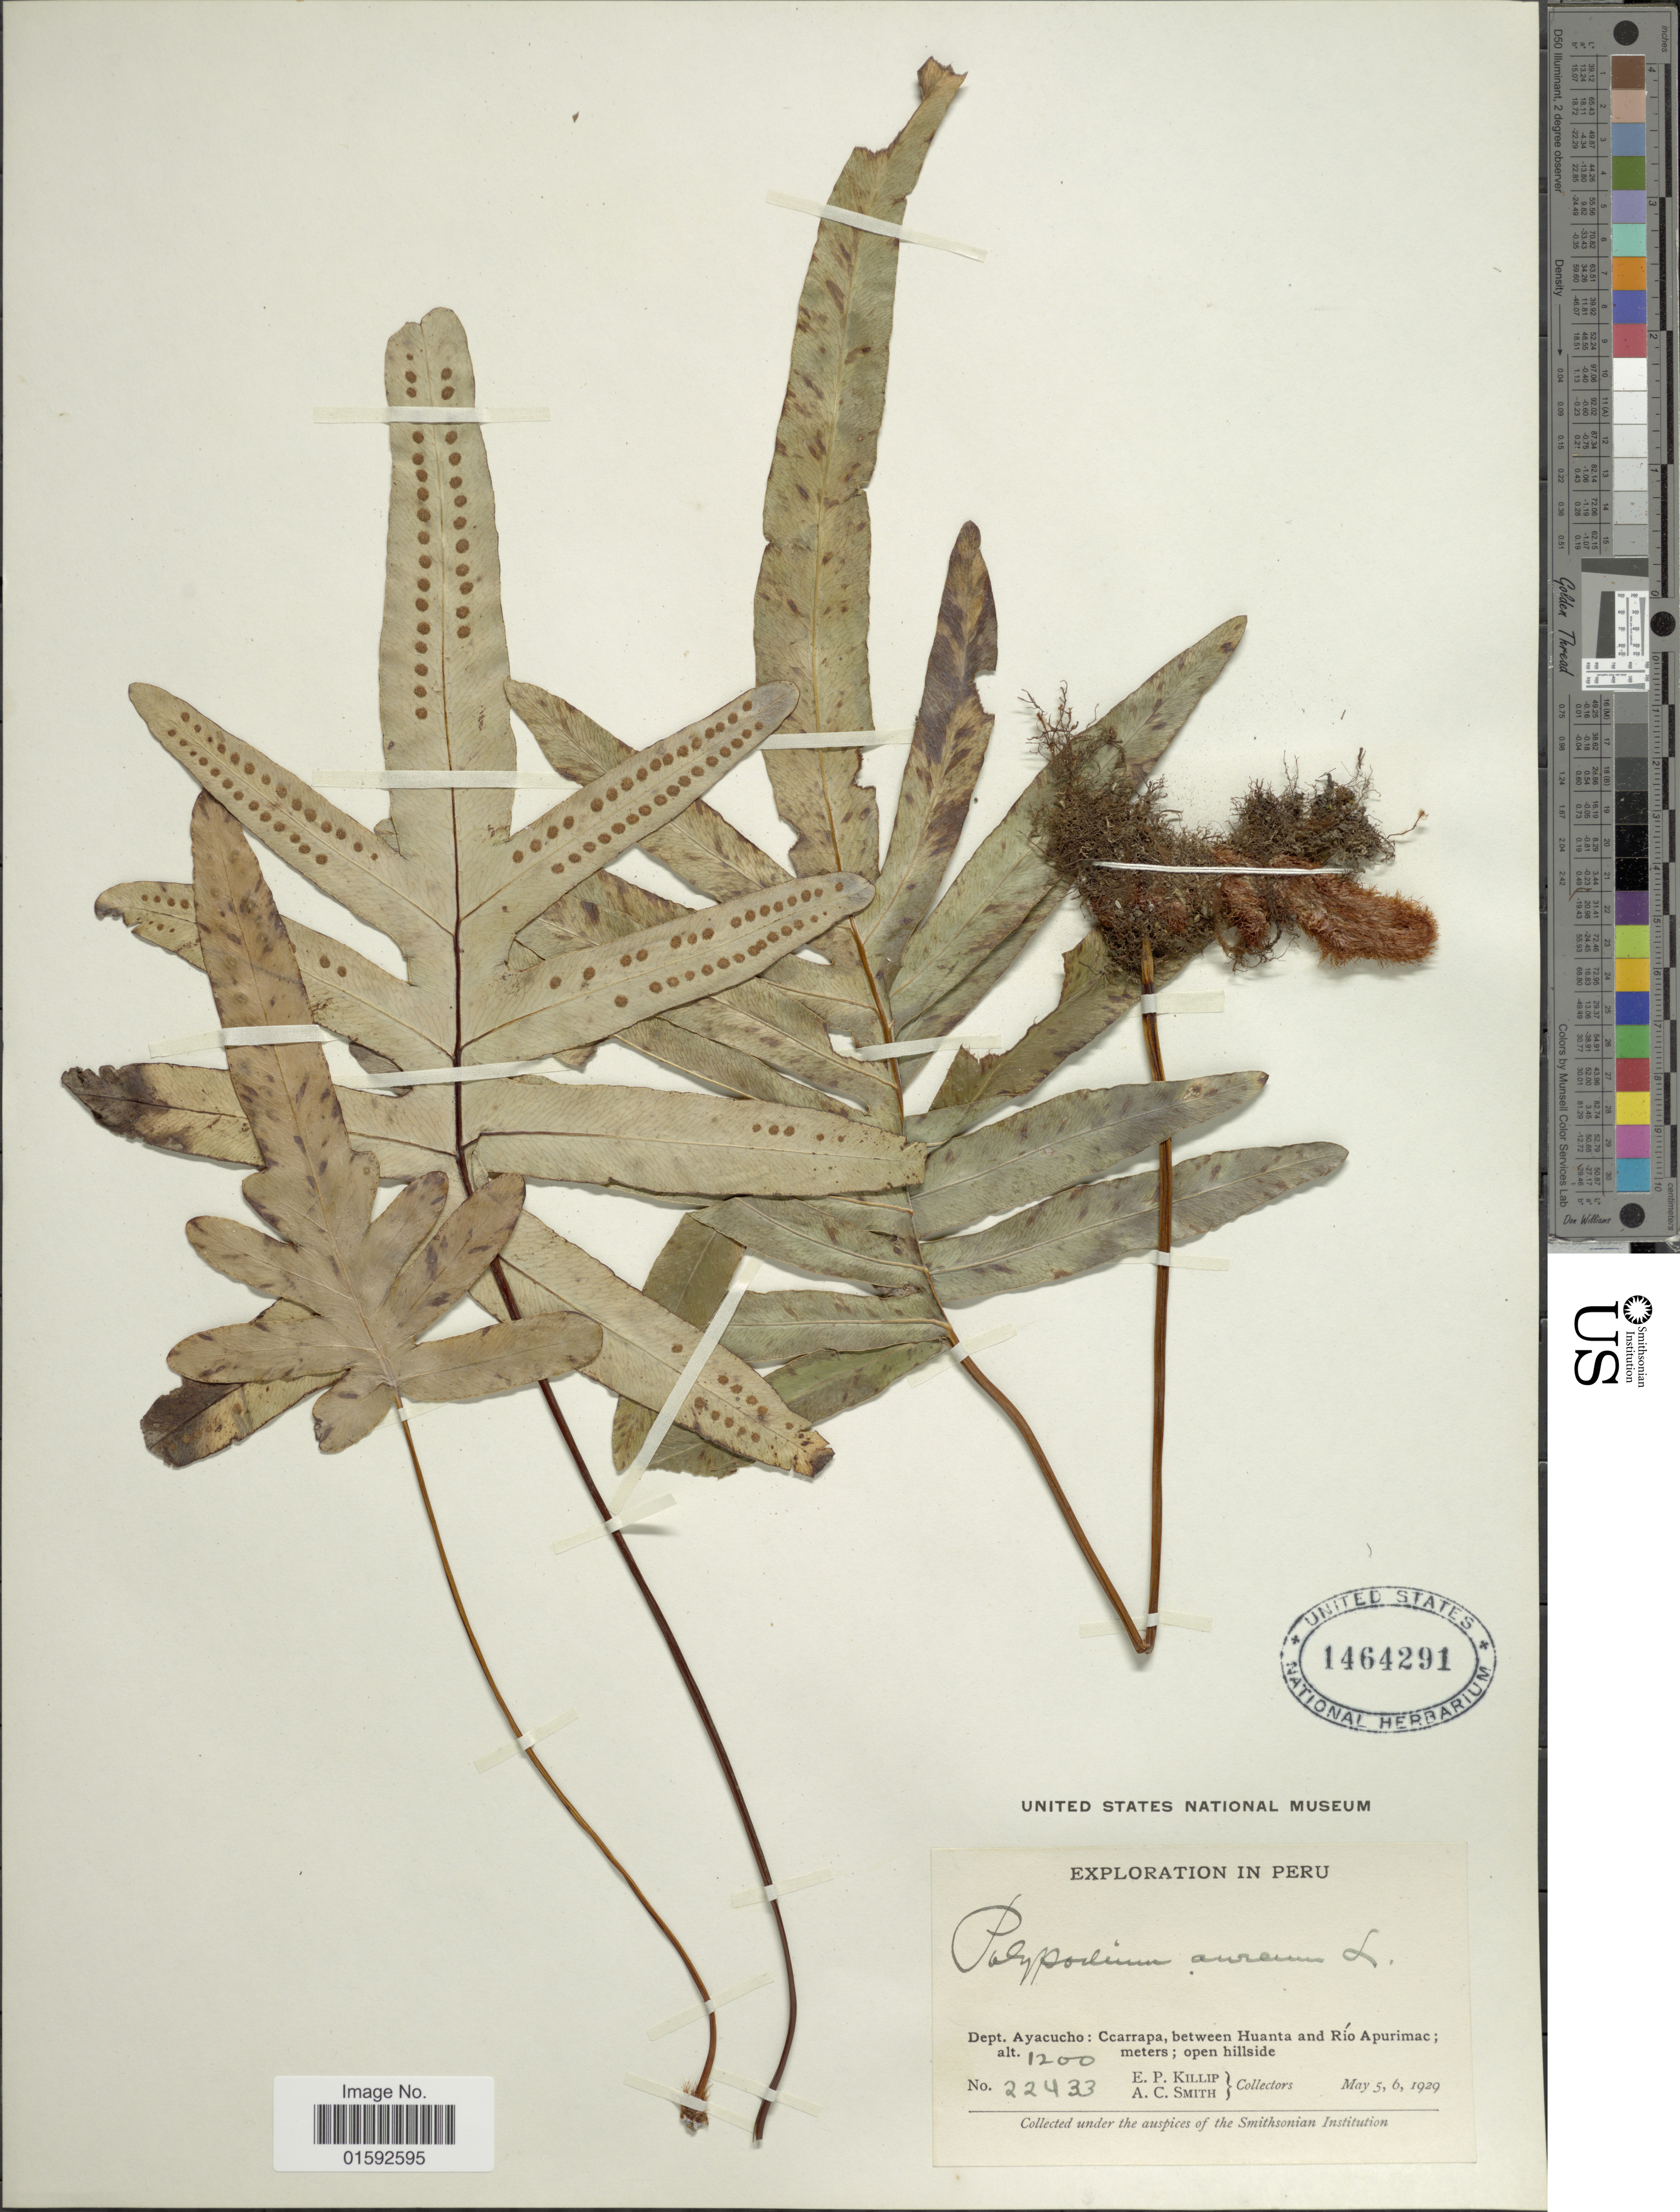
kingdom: Plantae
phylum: Tracheophyta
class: Polypodiopsida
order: Polypodiales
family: Polypodiaceae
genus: Phlebodium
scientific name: Phlebodium pseudoaureum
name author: (Cav.) Lellinger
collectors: E. P. Killip & A. C. Smith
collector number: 22433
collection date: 1929-05-05/1929-05-06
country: Peru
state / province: Ayacucho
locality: Peru, Dept. Ayacucho: Ccarrapa, between Huanta and Río Apurimac.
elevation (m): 1200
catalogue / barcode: US 1464291